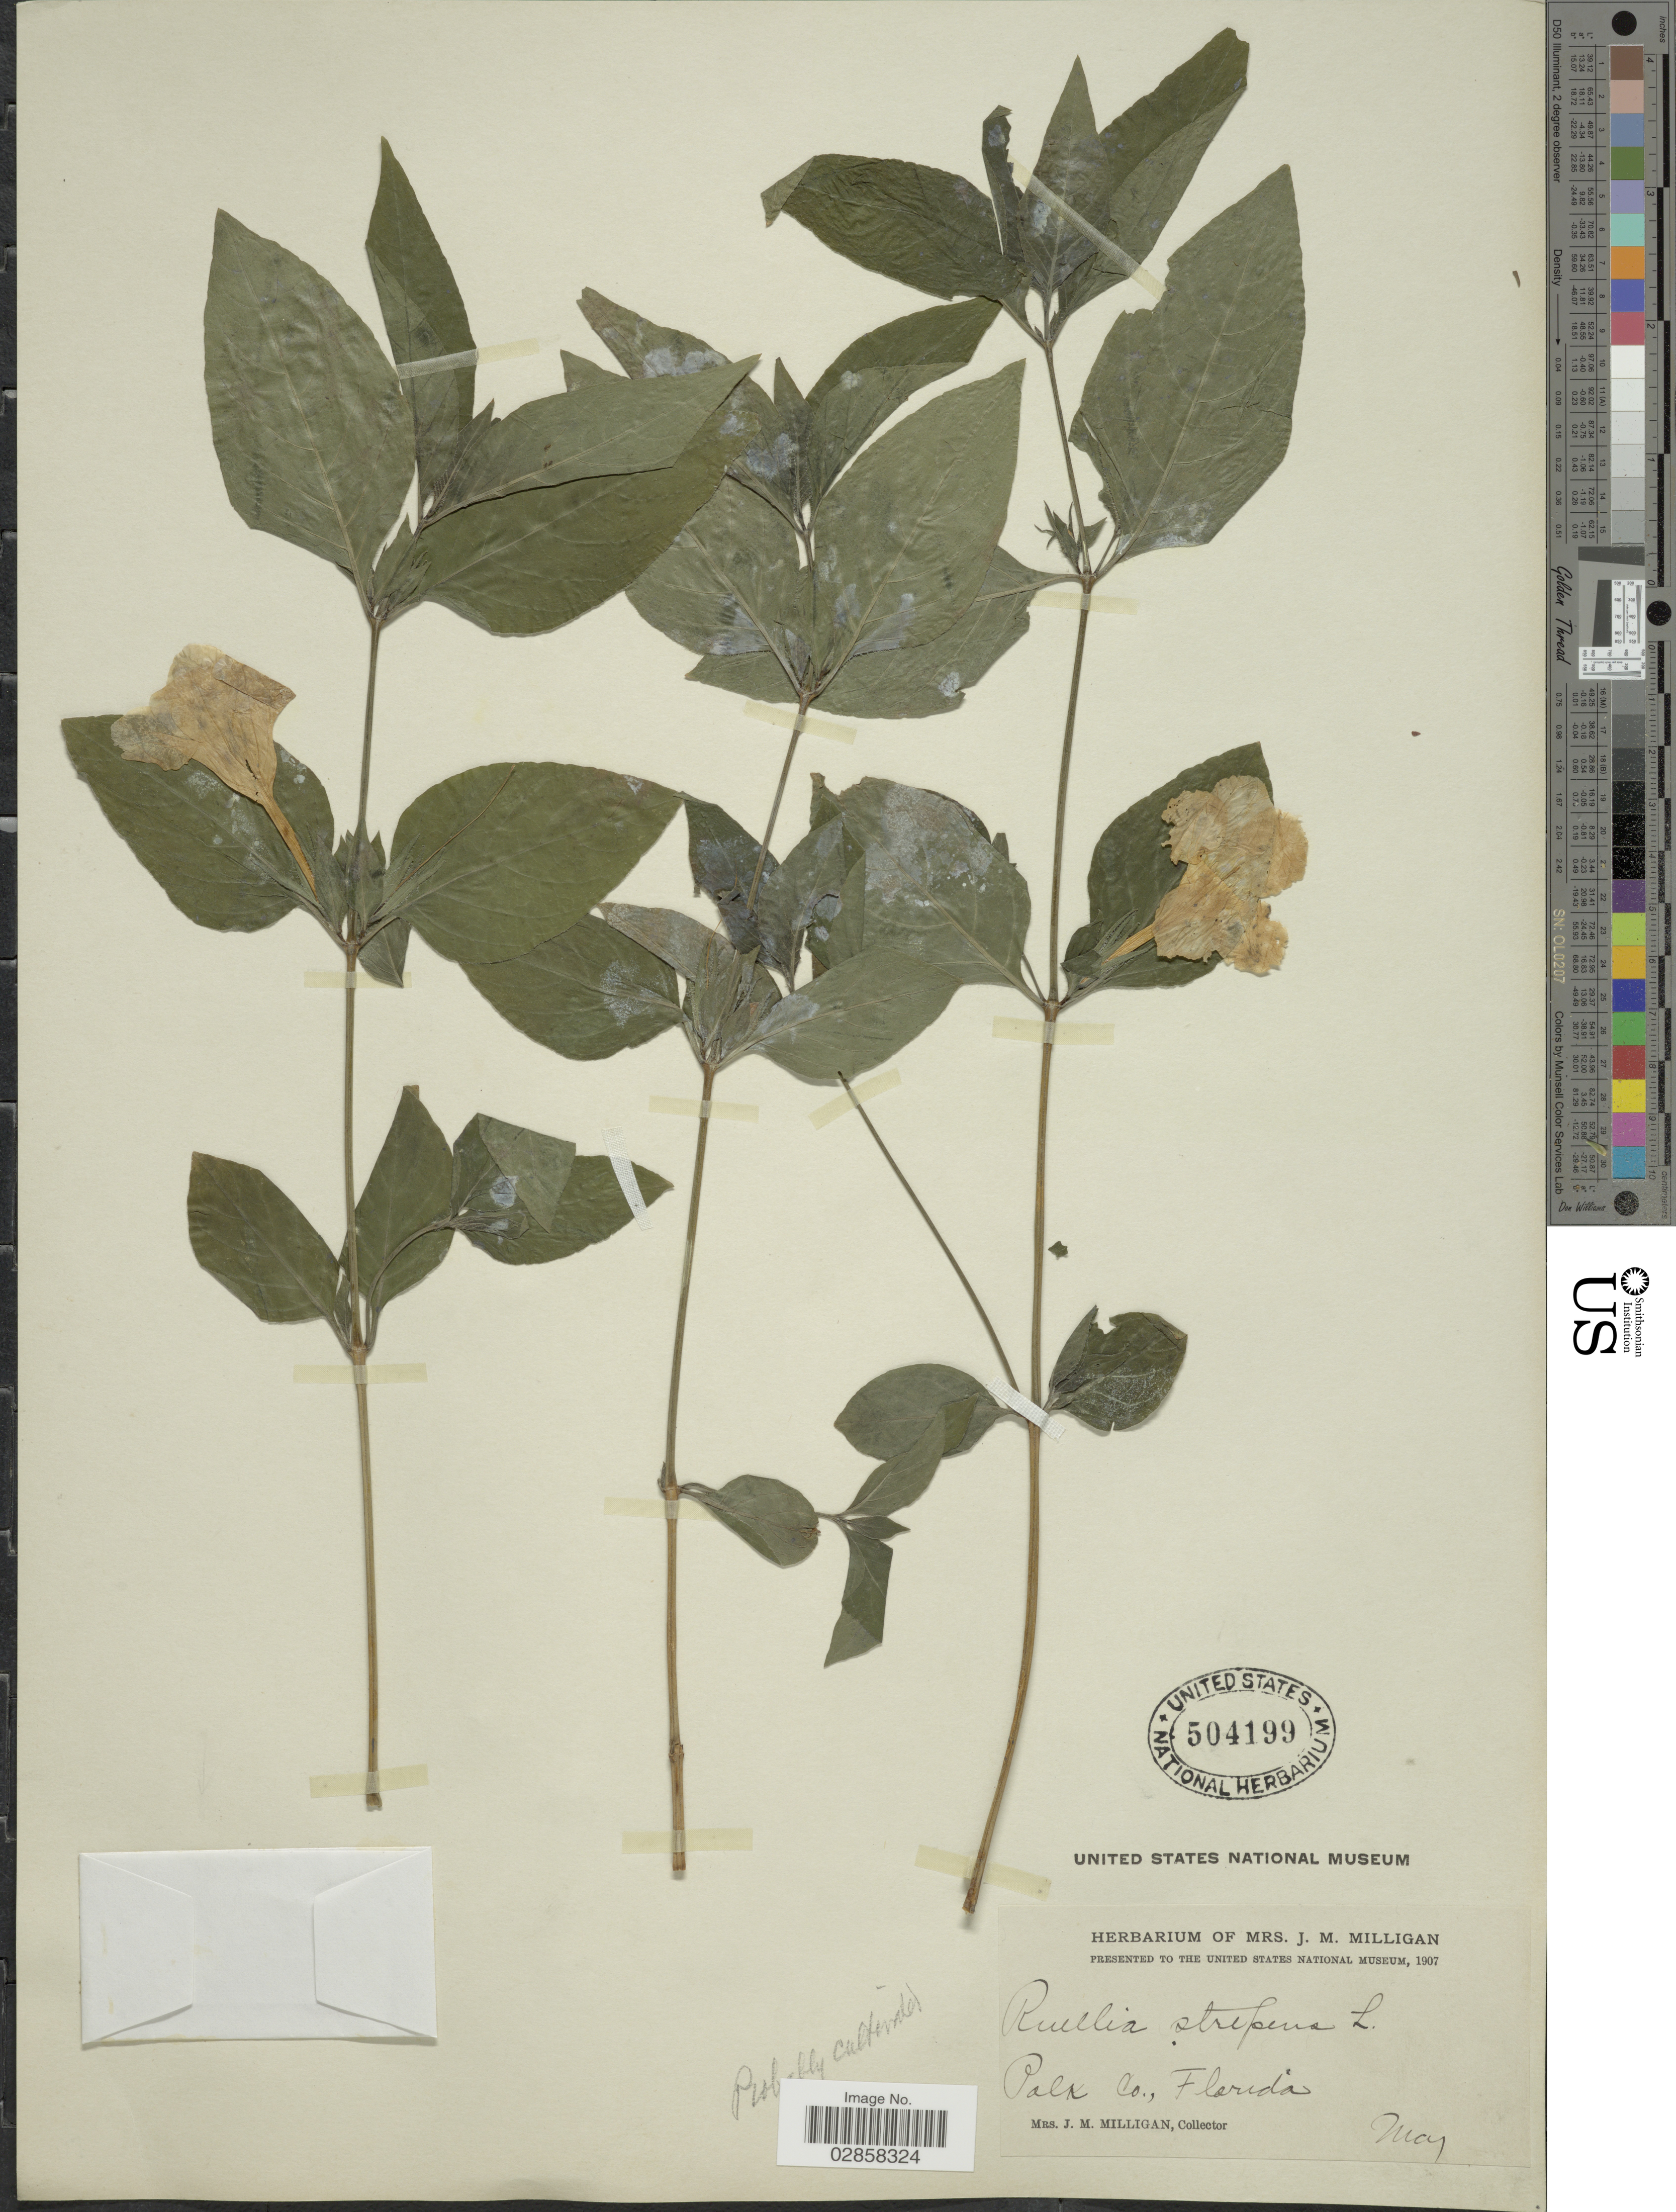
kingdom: Plantae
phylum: Tracheophyta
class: Magnoliopsida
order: Lamiales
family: Acanthaceae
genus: Ruellia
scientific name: Ruellia strepens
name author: L.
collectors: J. Milligan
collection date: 1907-05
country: United States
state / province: Florida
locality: Polk Co.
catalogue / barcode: US 504199